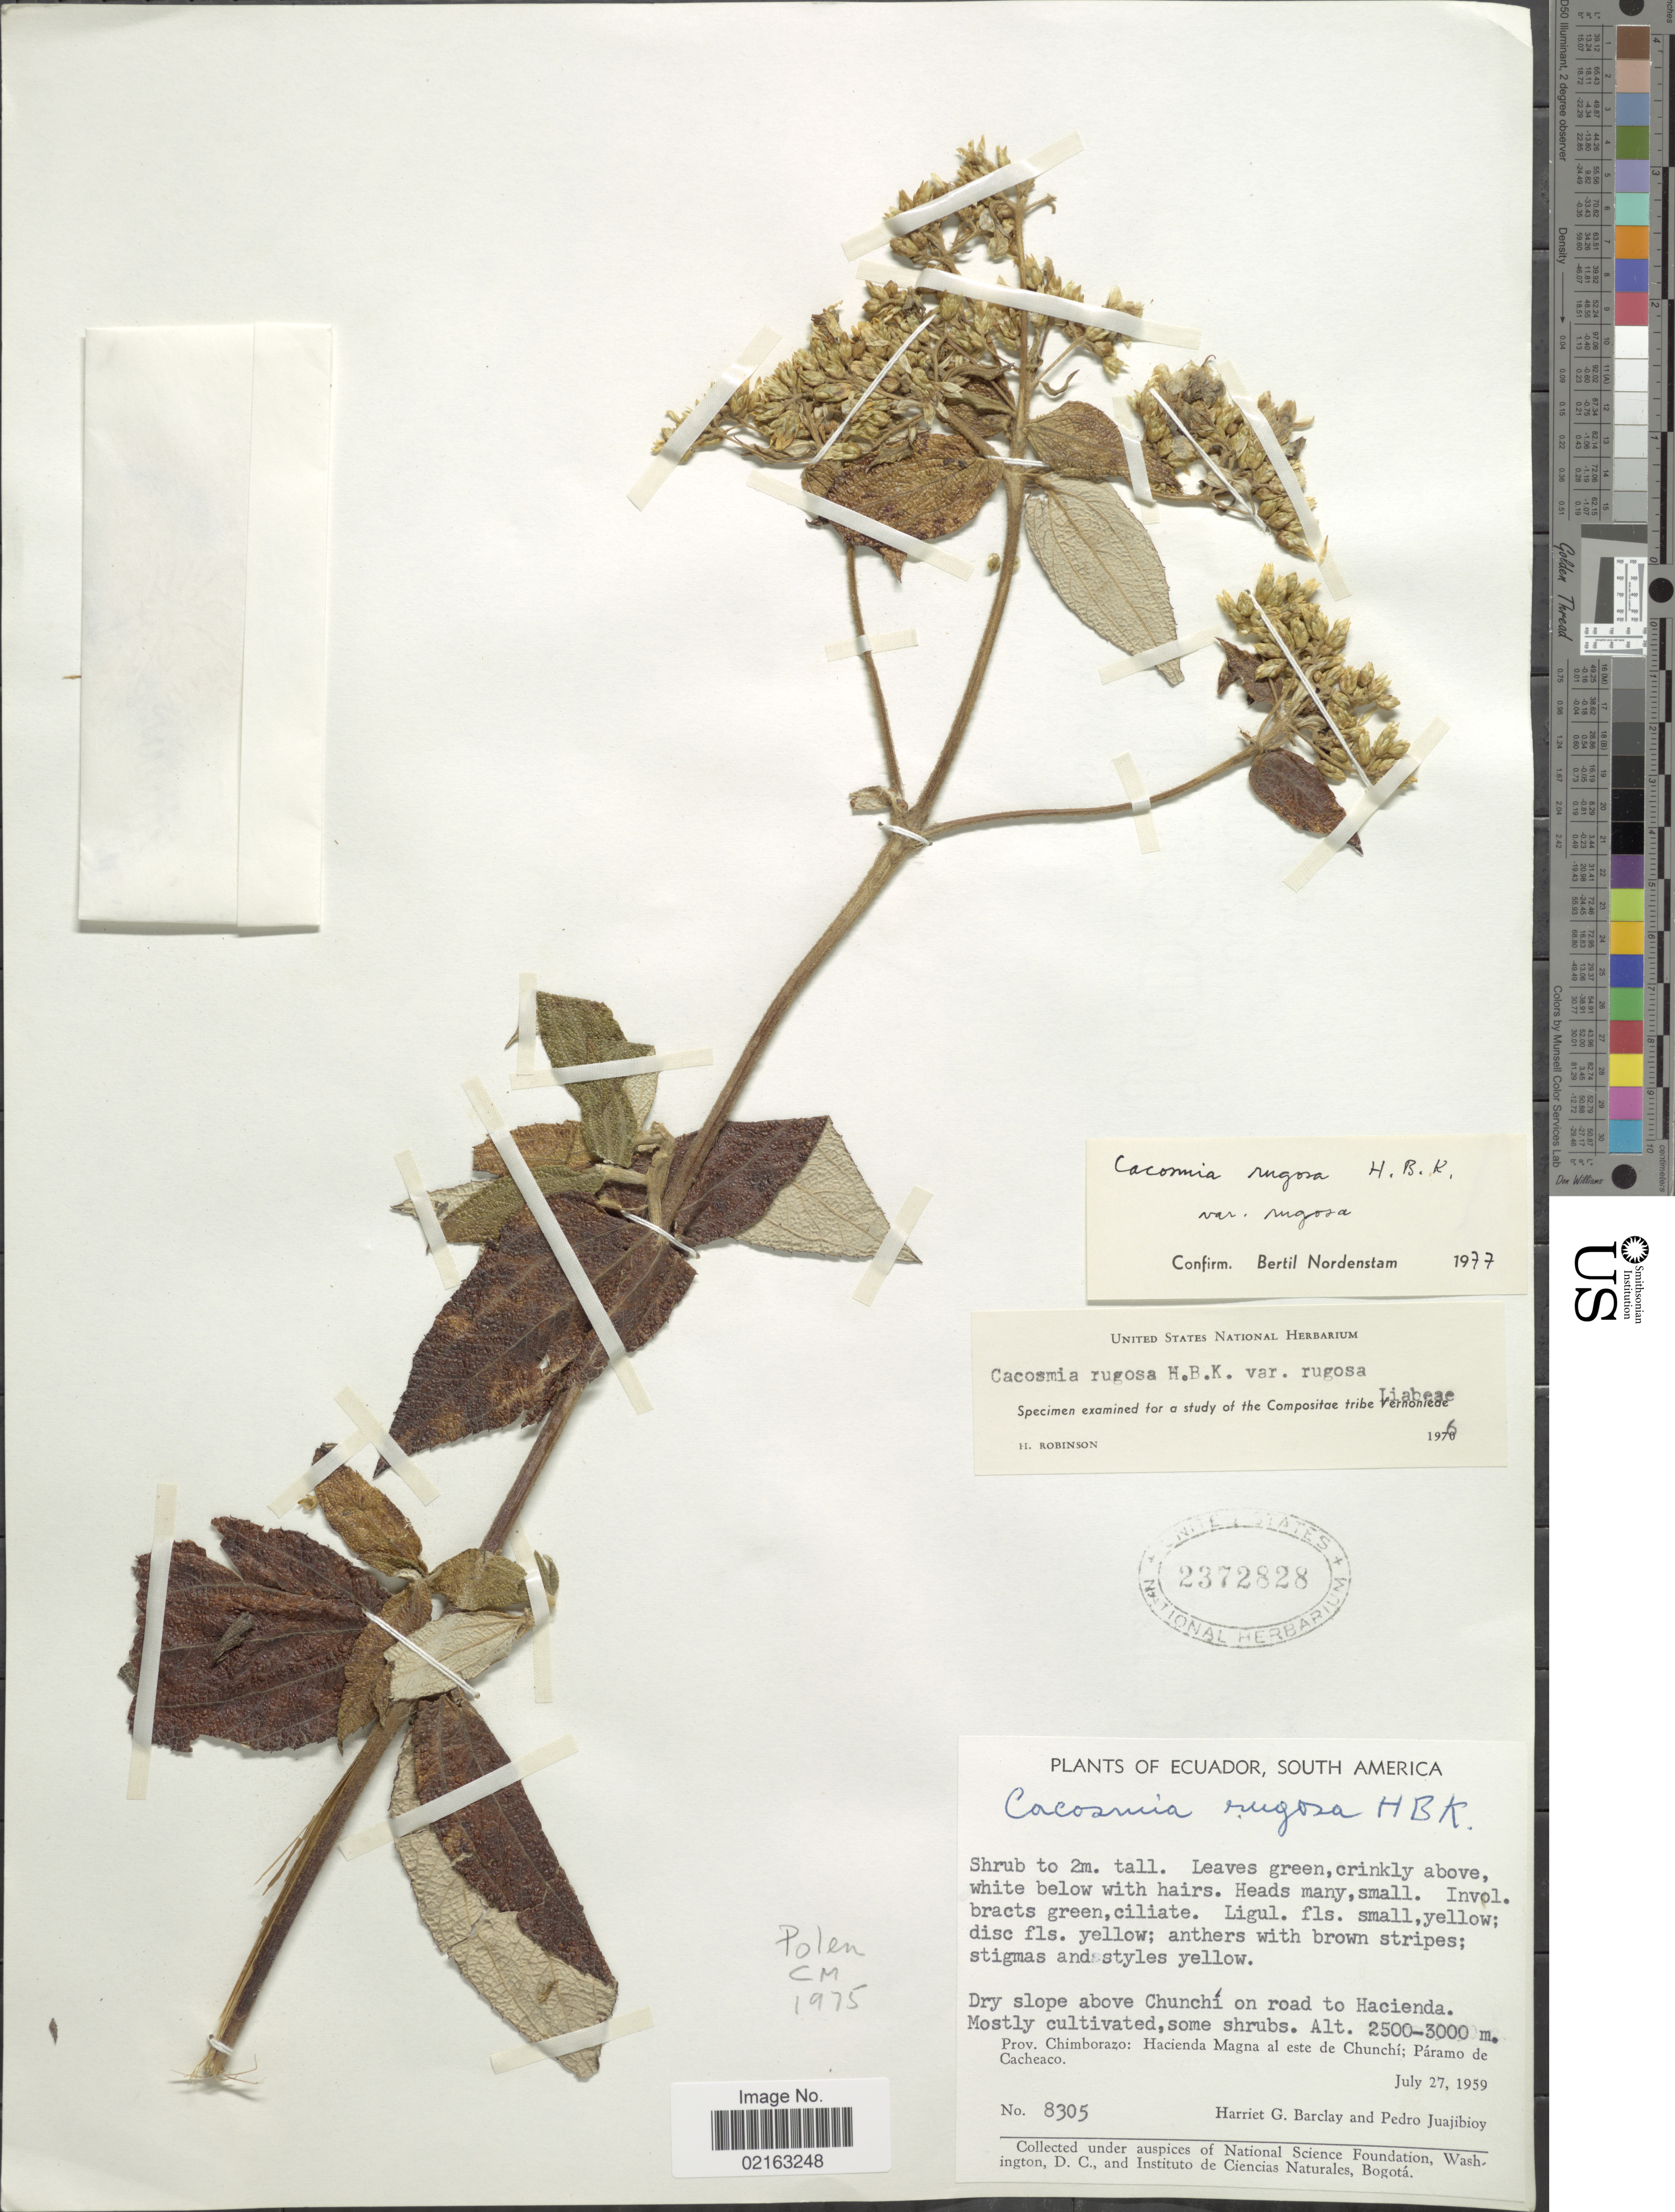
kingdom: Plantae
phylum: Tracheophyta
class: Magnoliopsida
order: Asterales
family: Asteraceae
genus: Cacosmia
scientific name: Cacosmia rugosa var. rugosa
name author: Kunth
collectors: H. G. Barclay & P. Juajibioy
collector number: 8305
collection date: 1959-07-27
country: Ecuador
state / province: Chimborazo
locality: Dry slope above Chunchí on road to Hacienda. Prov. Chimborazo: Hacienda Magna al este de Chunchí; Páramo de Cacheaco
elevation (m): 2500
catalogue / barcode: US 2372828